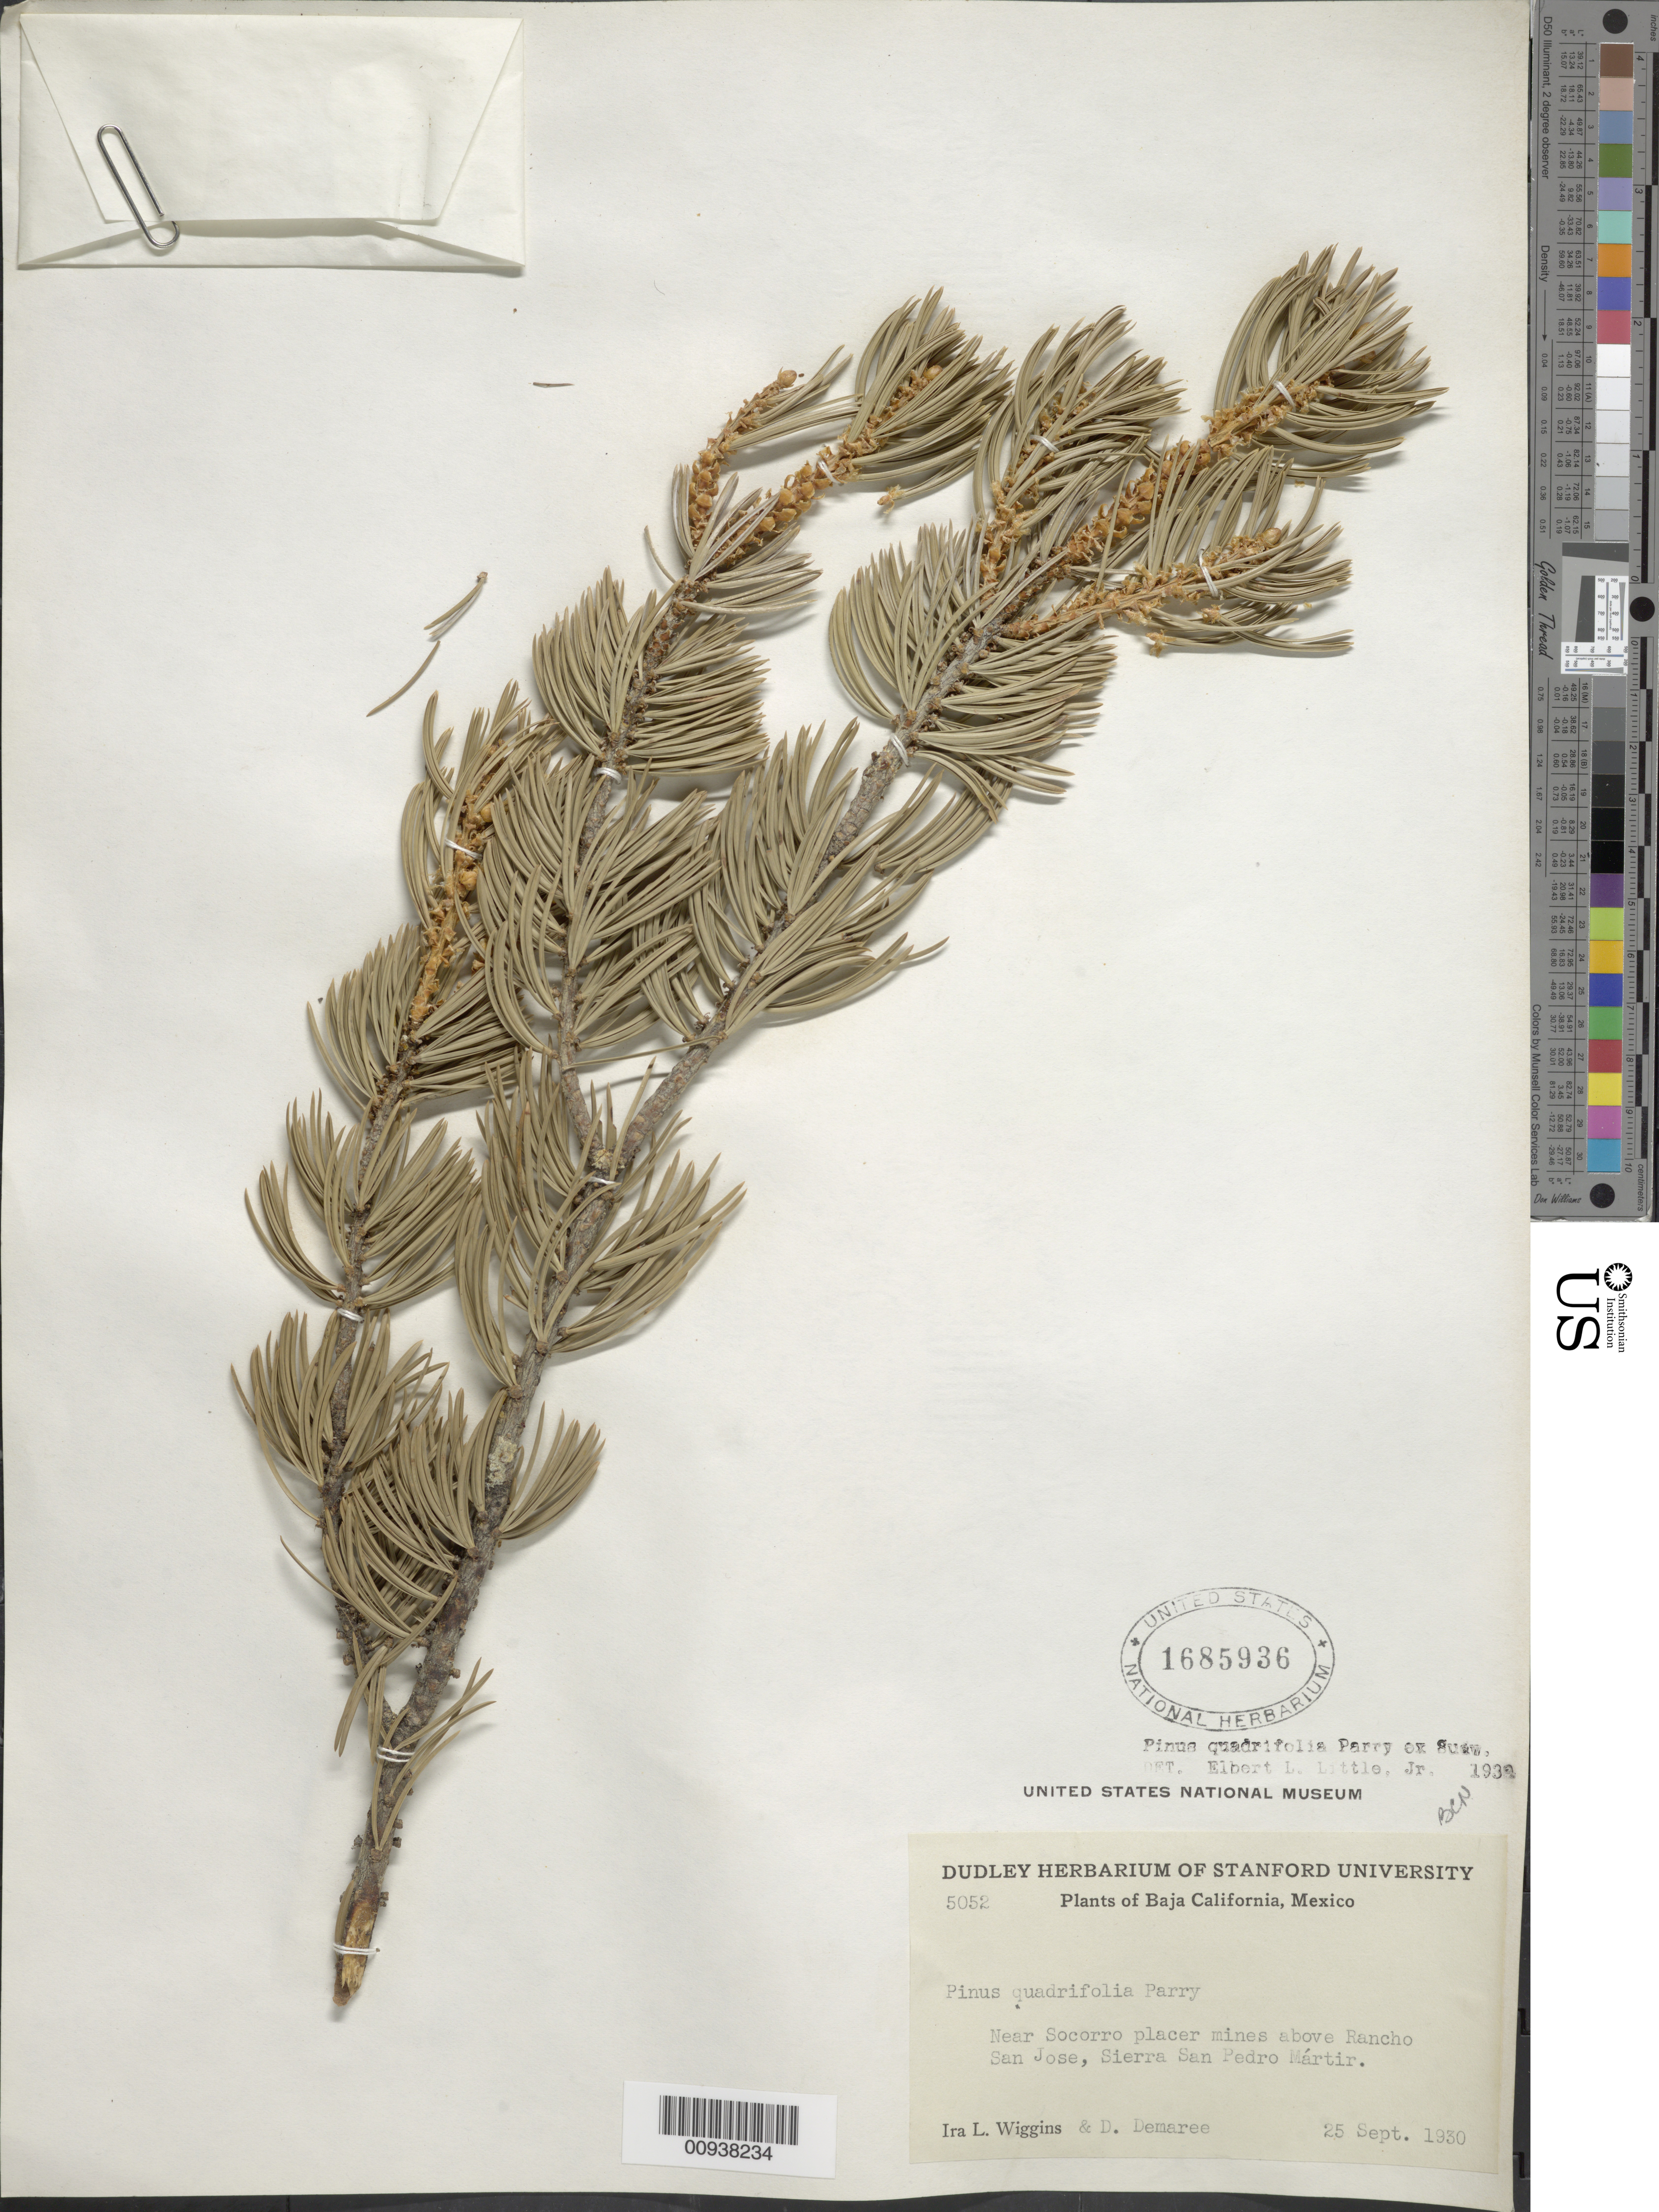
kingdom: Plantae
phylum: Tracheophyta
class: Pinopsida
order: Pinales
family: Pinaceae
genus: Pinus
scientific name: Pinus quadrifolia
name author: Parl. ex Sudw.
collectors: I. L. Wiggins & D. Demaree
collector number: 5052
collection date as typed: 25 Sep 1930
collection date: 1930-09-25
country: Mexico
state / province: Baja California Norte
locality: Near Socorro placer mines above Rancho San José, Sierra San Pedro Mártir.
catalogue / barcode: US 1685936